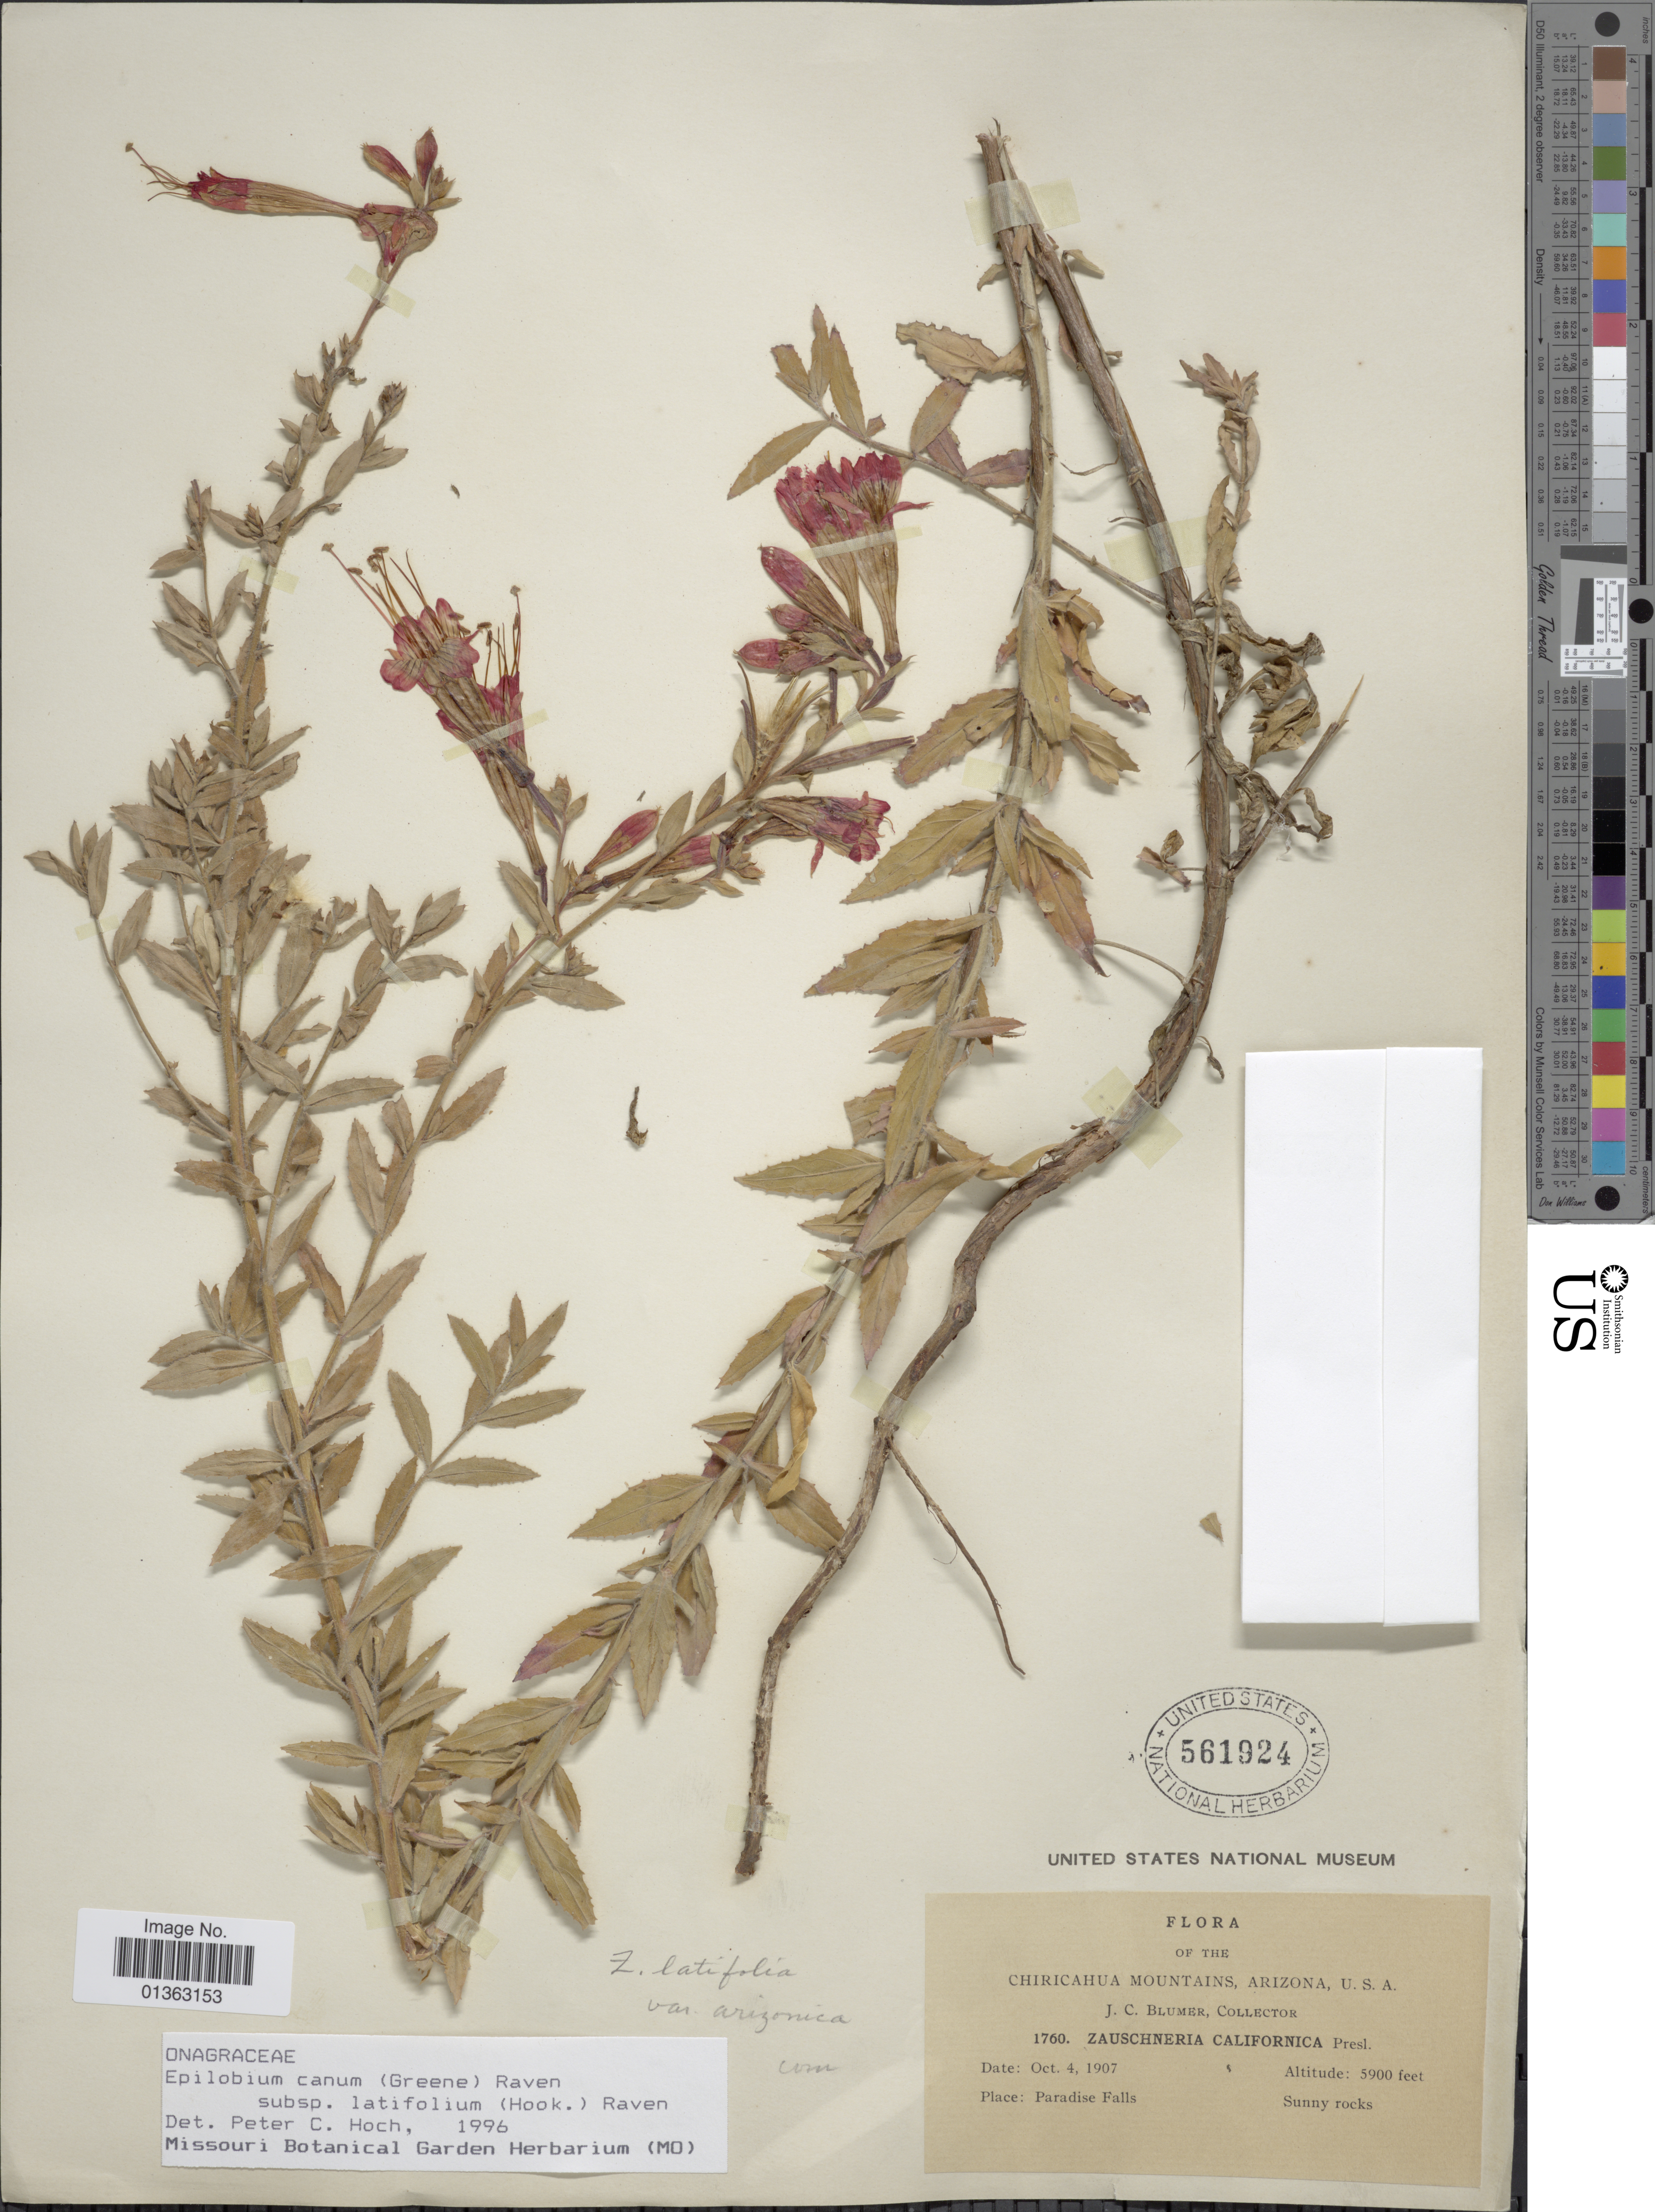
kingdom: Plantae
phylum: Tracheophyta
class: Magnoliopsida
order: Myrtales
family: Onagraceae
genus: Epilobium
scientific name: Epilobium canum subsp. latifolium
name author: (Hook.) P.H. Raven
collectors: J. C. Blumer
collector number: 1760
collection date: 1907-10-04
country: United States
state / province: Arizona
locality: Chiricahua Mountains. Paradise Falls.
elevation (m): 1798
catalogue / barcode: US 561924